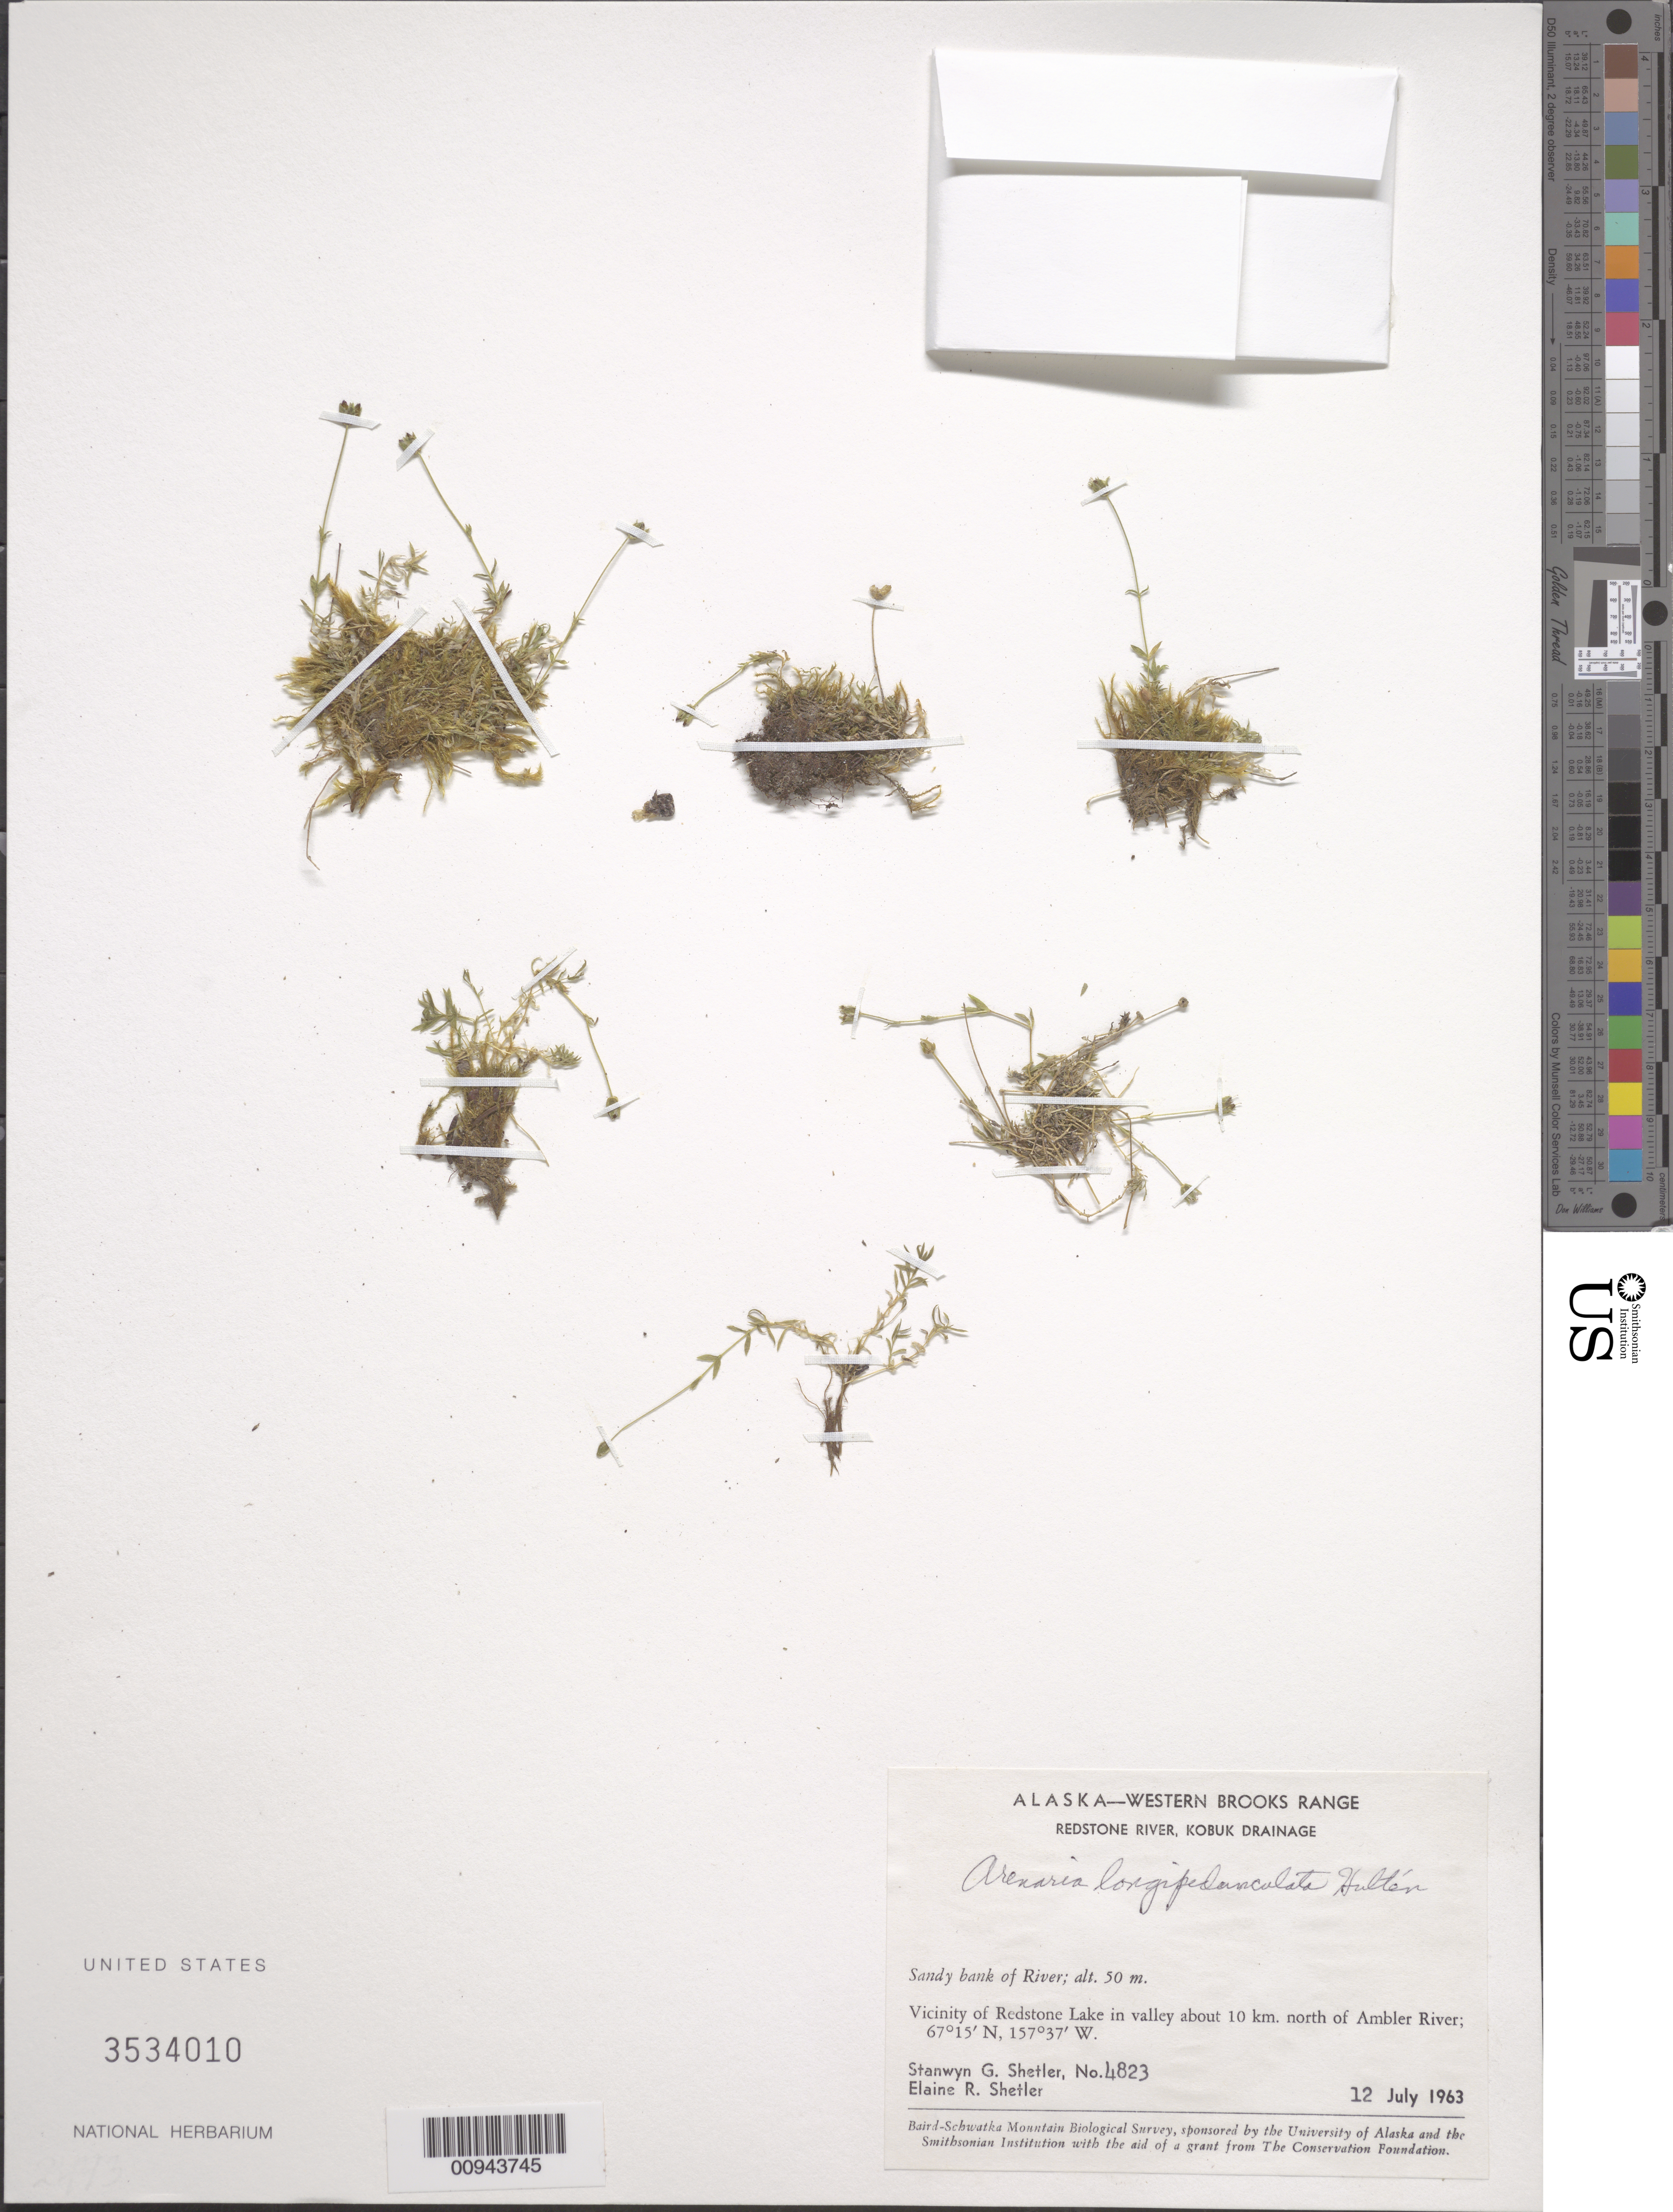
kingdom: Plantae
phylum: Tracheophyta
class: Magnoliopsida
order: Caryophyllales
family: Caryophyllaceae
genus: Arenaria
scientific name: Arenaria longipedunculata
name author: Hultén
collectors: S. Shetler & E. R. Shetler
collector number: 4823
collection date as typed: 12 Jul 1963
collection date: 1963-07-12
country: United States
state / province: Alaska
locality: Vicinity of Redstone Lake in valley about 10 km. north of Ambler River. Western Brooks Range, Redstone River, Kobuk Drainage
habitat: Sandy bank of River.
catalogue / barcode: US 3534010